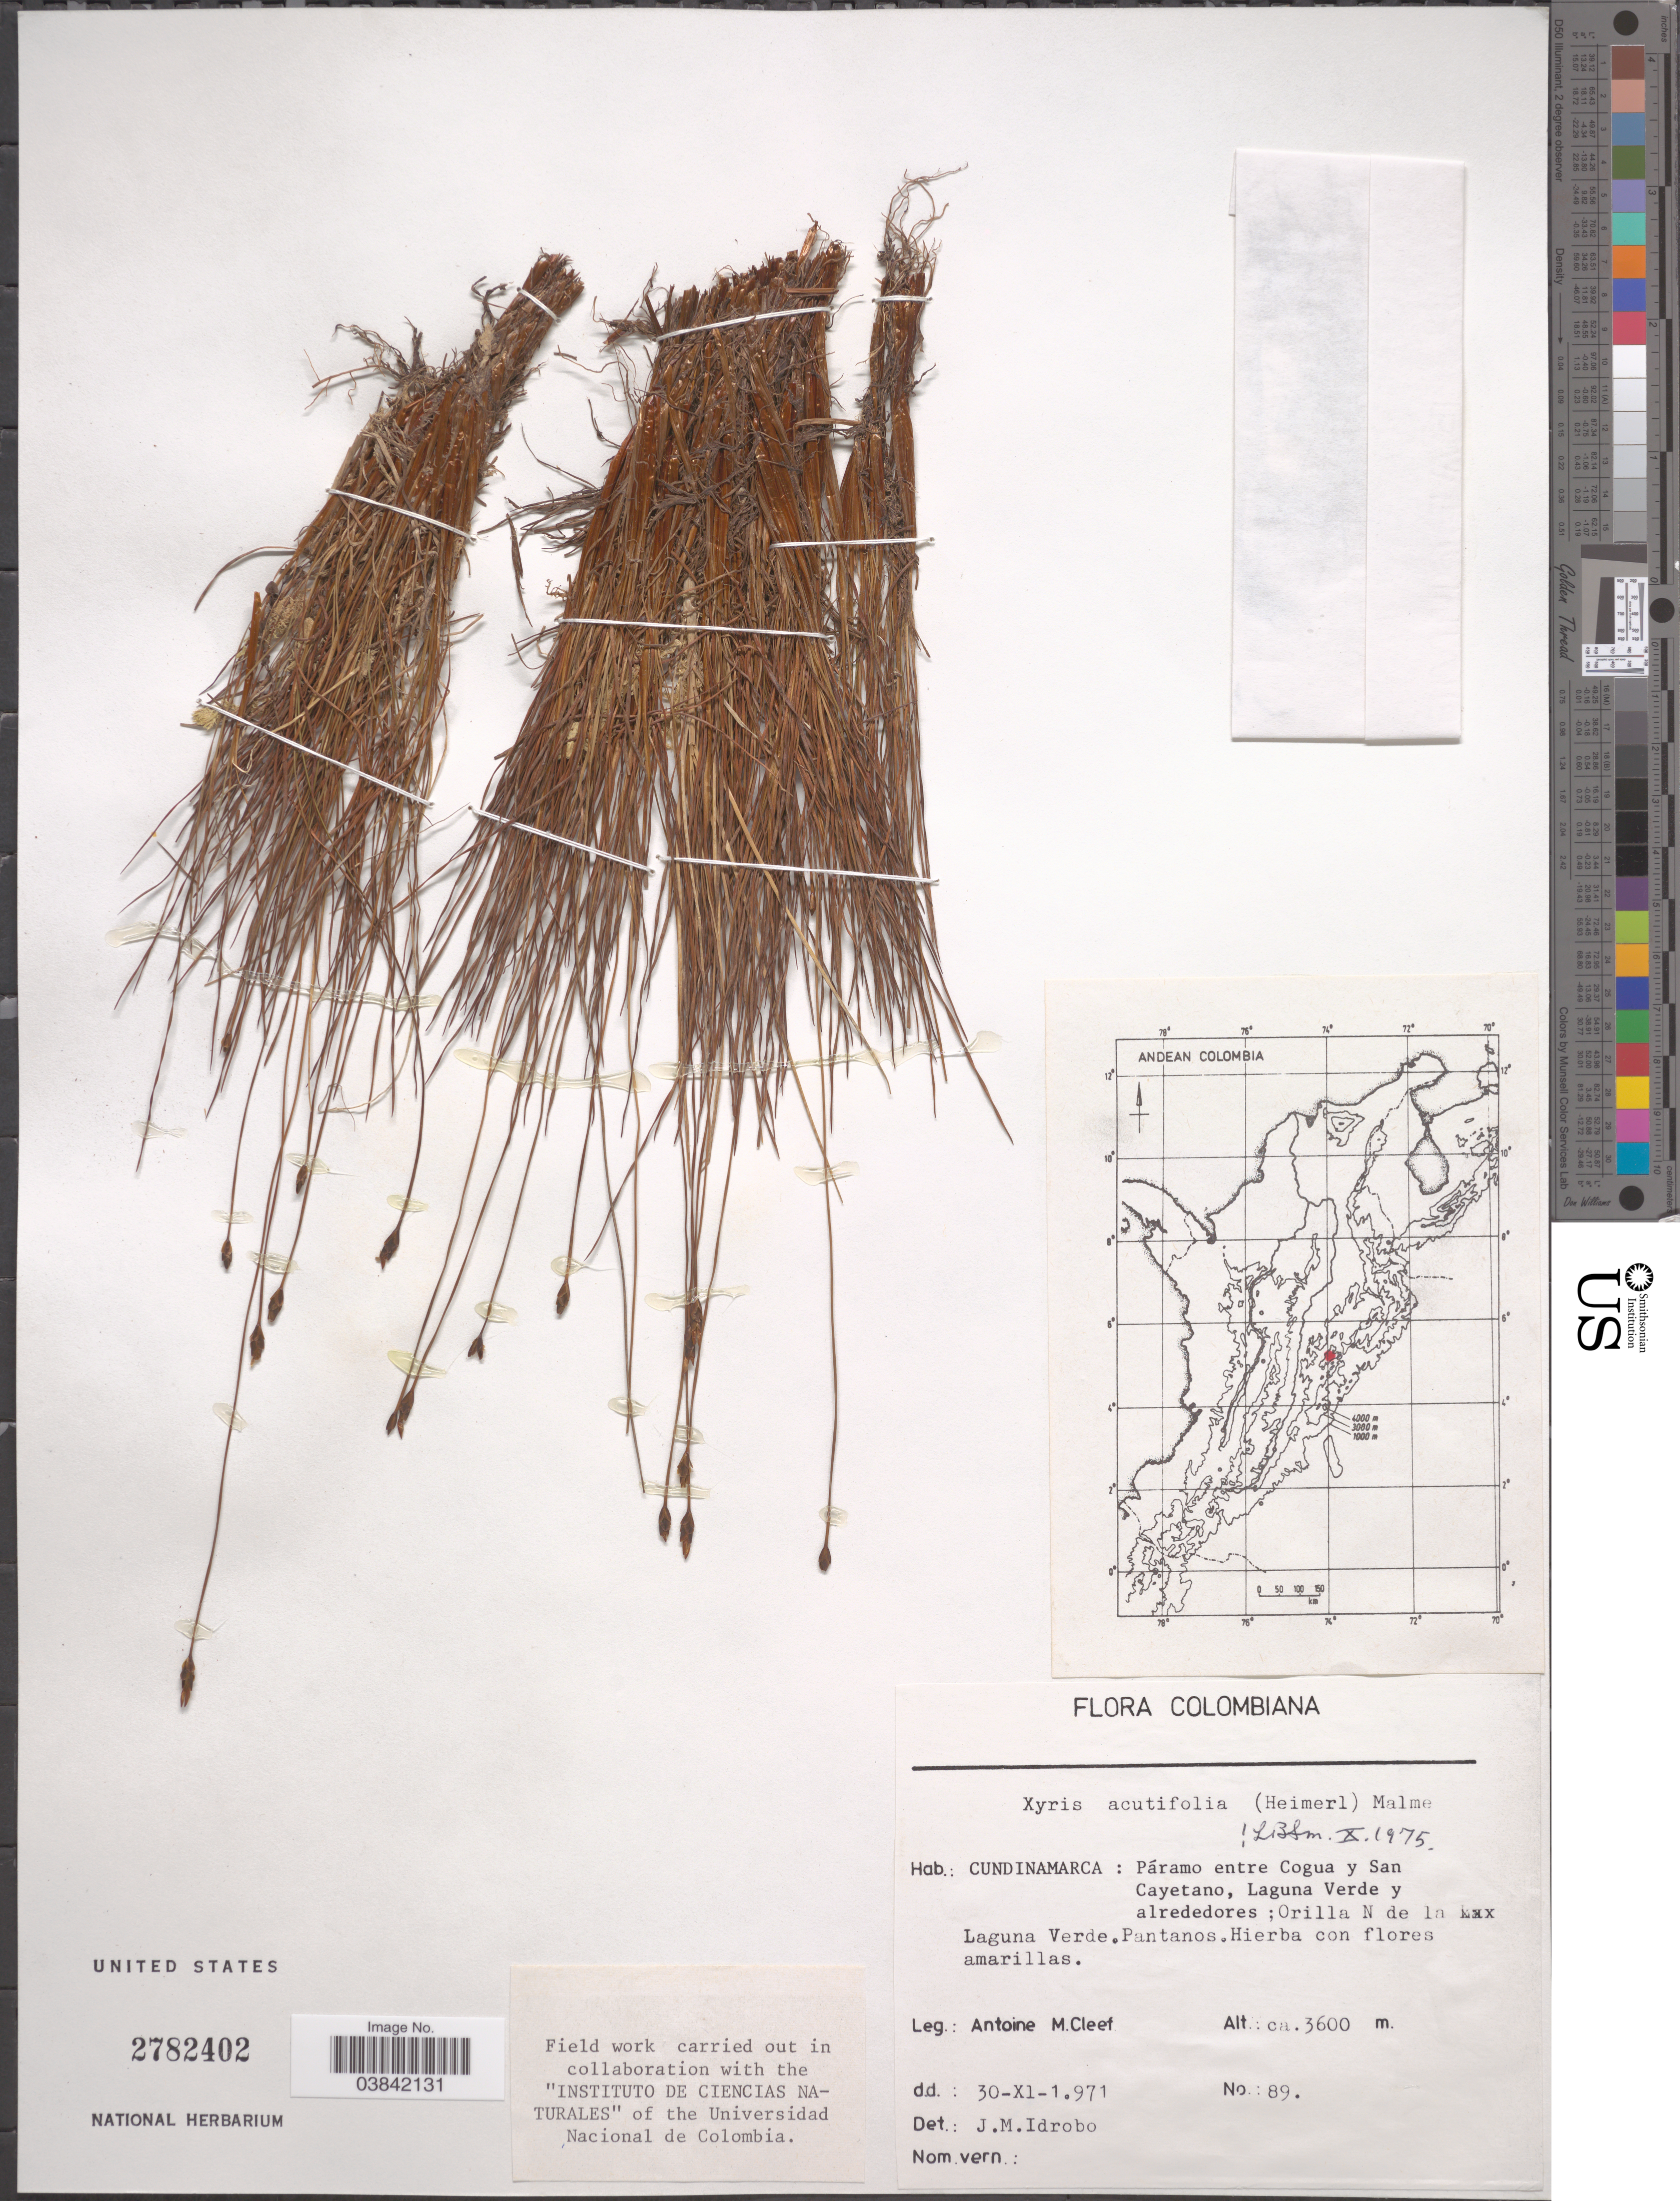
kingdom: Plantae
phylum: Tracheophyta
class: Liliopsida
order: Poales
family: Xyridaceae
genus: Xyris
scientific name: Xyris acutifolia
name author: (Heimerl) Malme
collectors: A. M. Cleef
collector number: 89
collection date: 1971-11-30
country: Colombia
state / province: Cundinamarca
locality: Páramo entre Cogua y San Cayetano, Laguna Verde y alrededores; Orilla N de la Laguna Verde.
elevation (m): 3600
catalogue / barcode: US 2782402